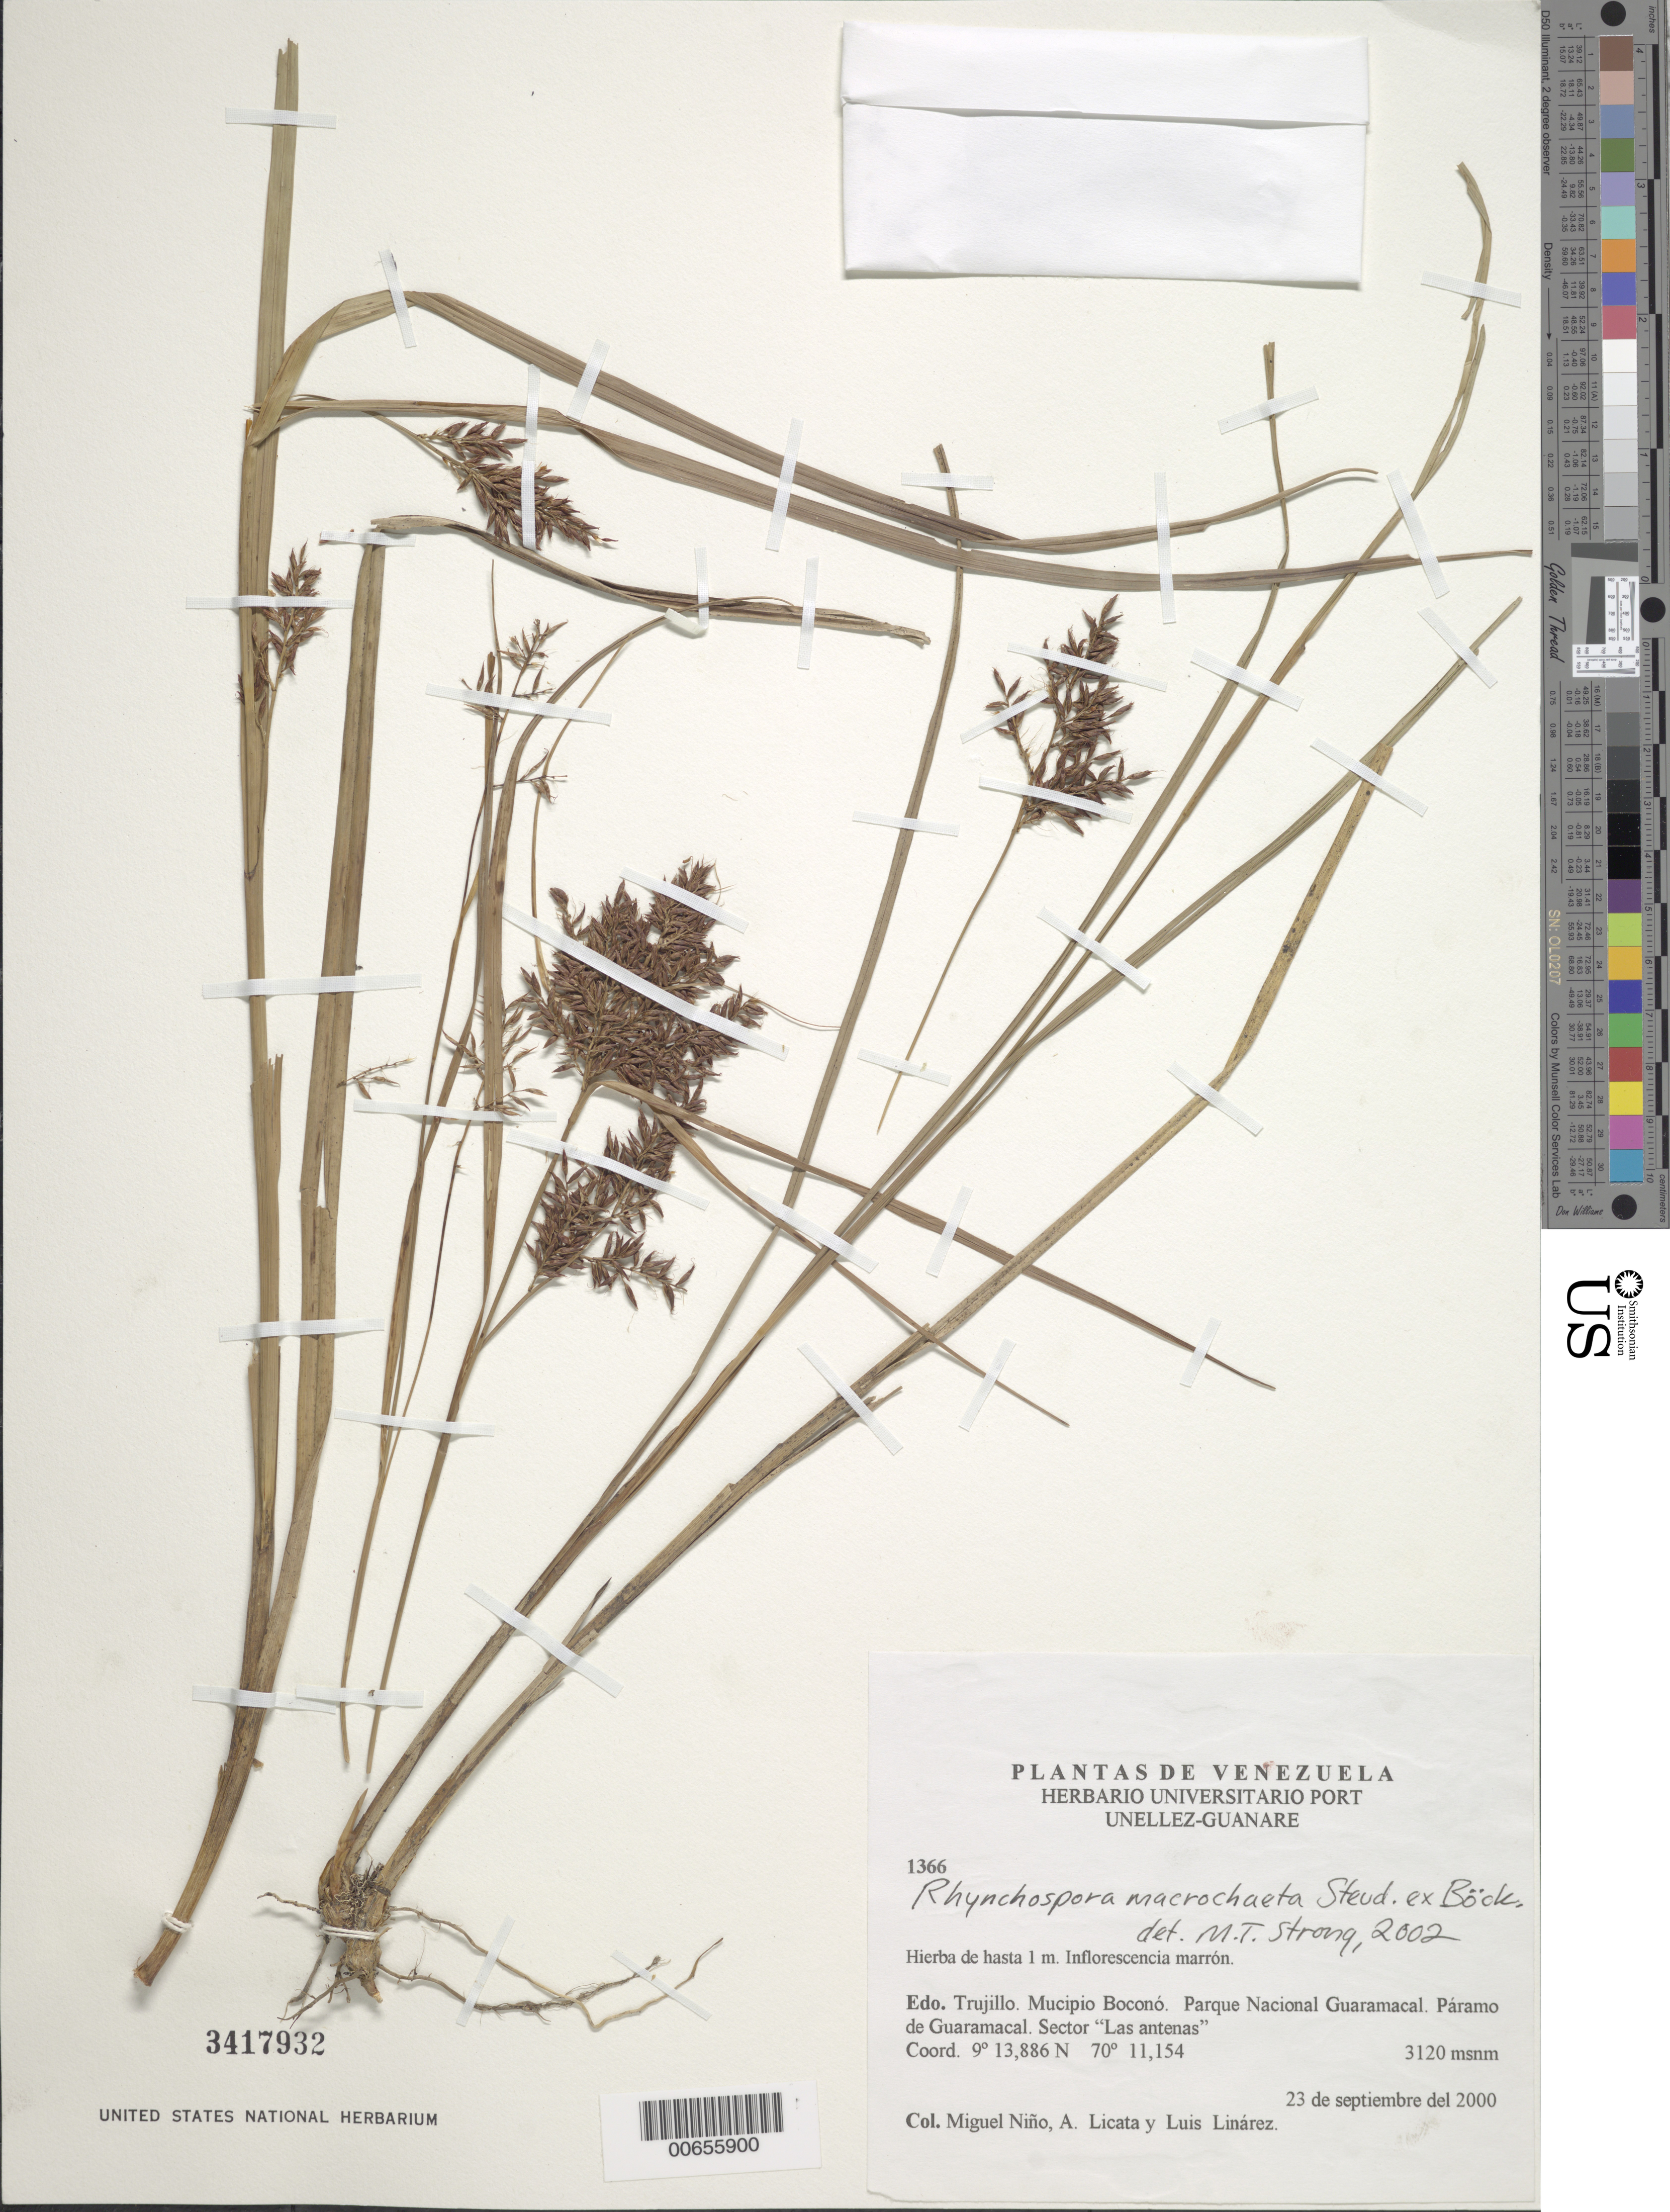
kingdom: Plantae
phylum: Tracheophyta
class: Liliopsida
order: Poales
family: Cyperaceae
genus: Rhynchospora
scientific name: Rhynchospora macrochaeta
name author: Steud. ex Boeckeler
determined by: Strong, Mark T., (BOT), Smithsonian Institution - National Museum of Natural History (UNITED STATES)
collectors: S. M. Niño, A. Licata & L. Linárez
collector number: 1366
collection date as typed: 23 Sep 2000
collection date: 2000-09-23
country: Venezuela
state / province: Trujillo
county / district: Boconó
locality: Parque Nacional Guaramacal, Páramo de Guaramacal, sector "Las antenas"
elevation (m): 3120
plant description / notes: PORT, US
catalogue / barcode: US 3417932